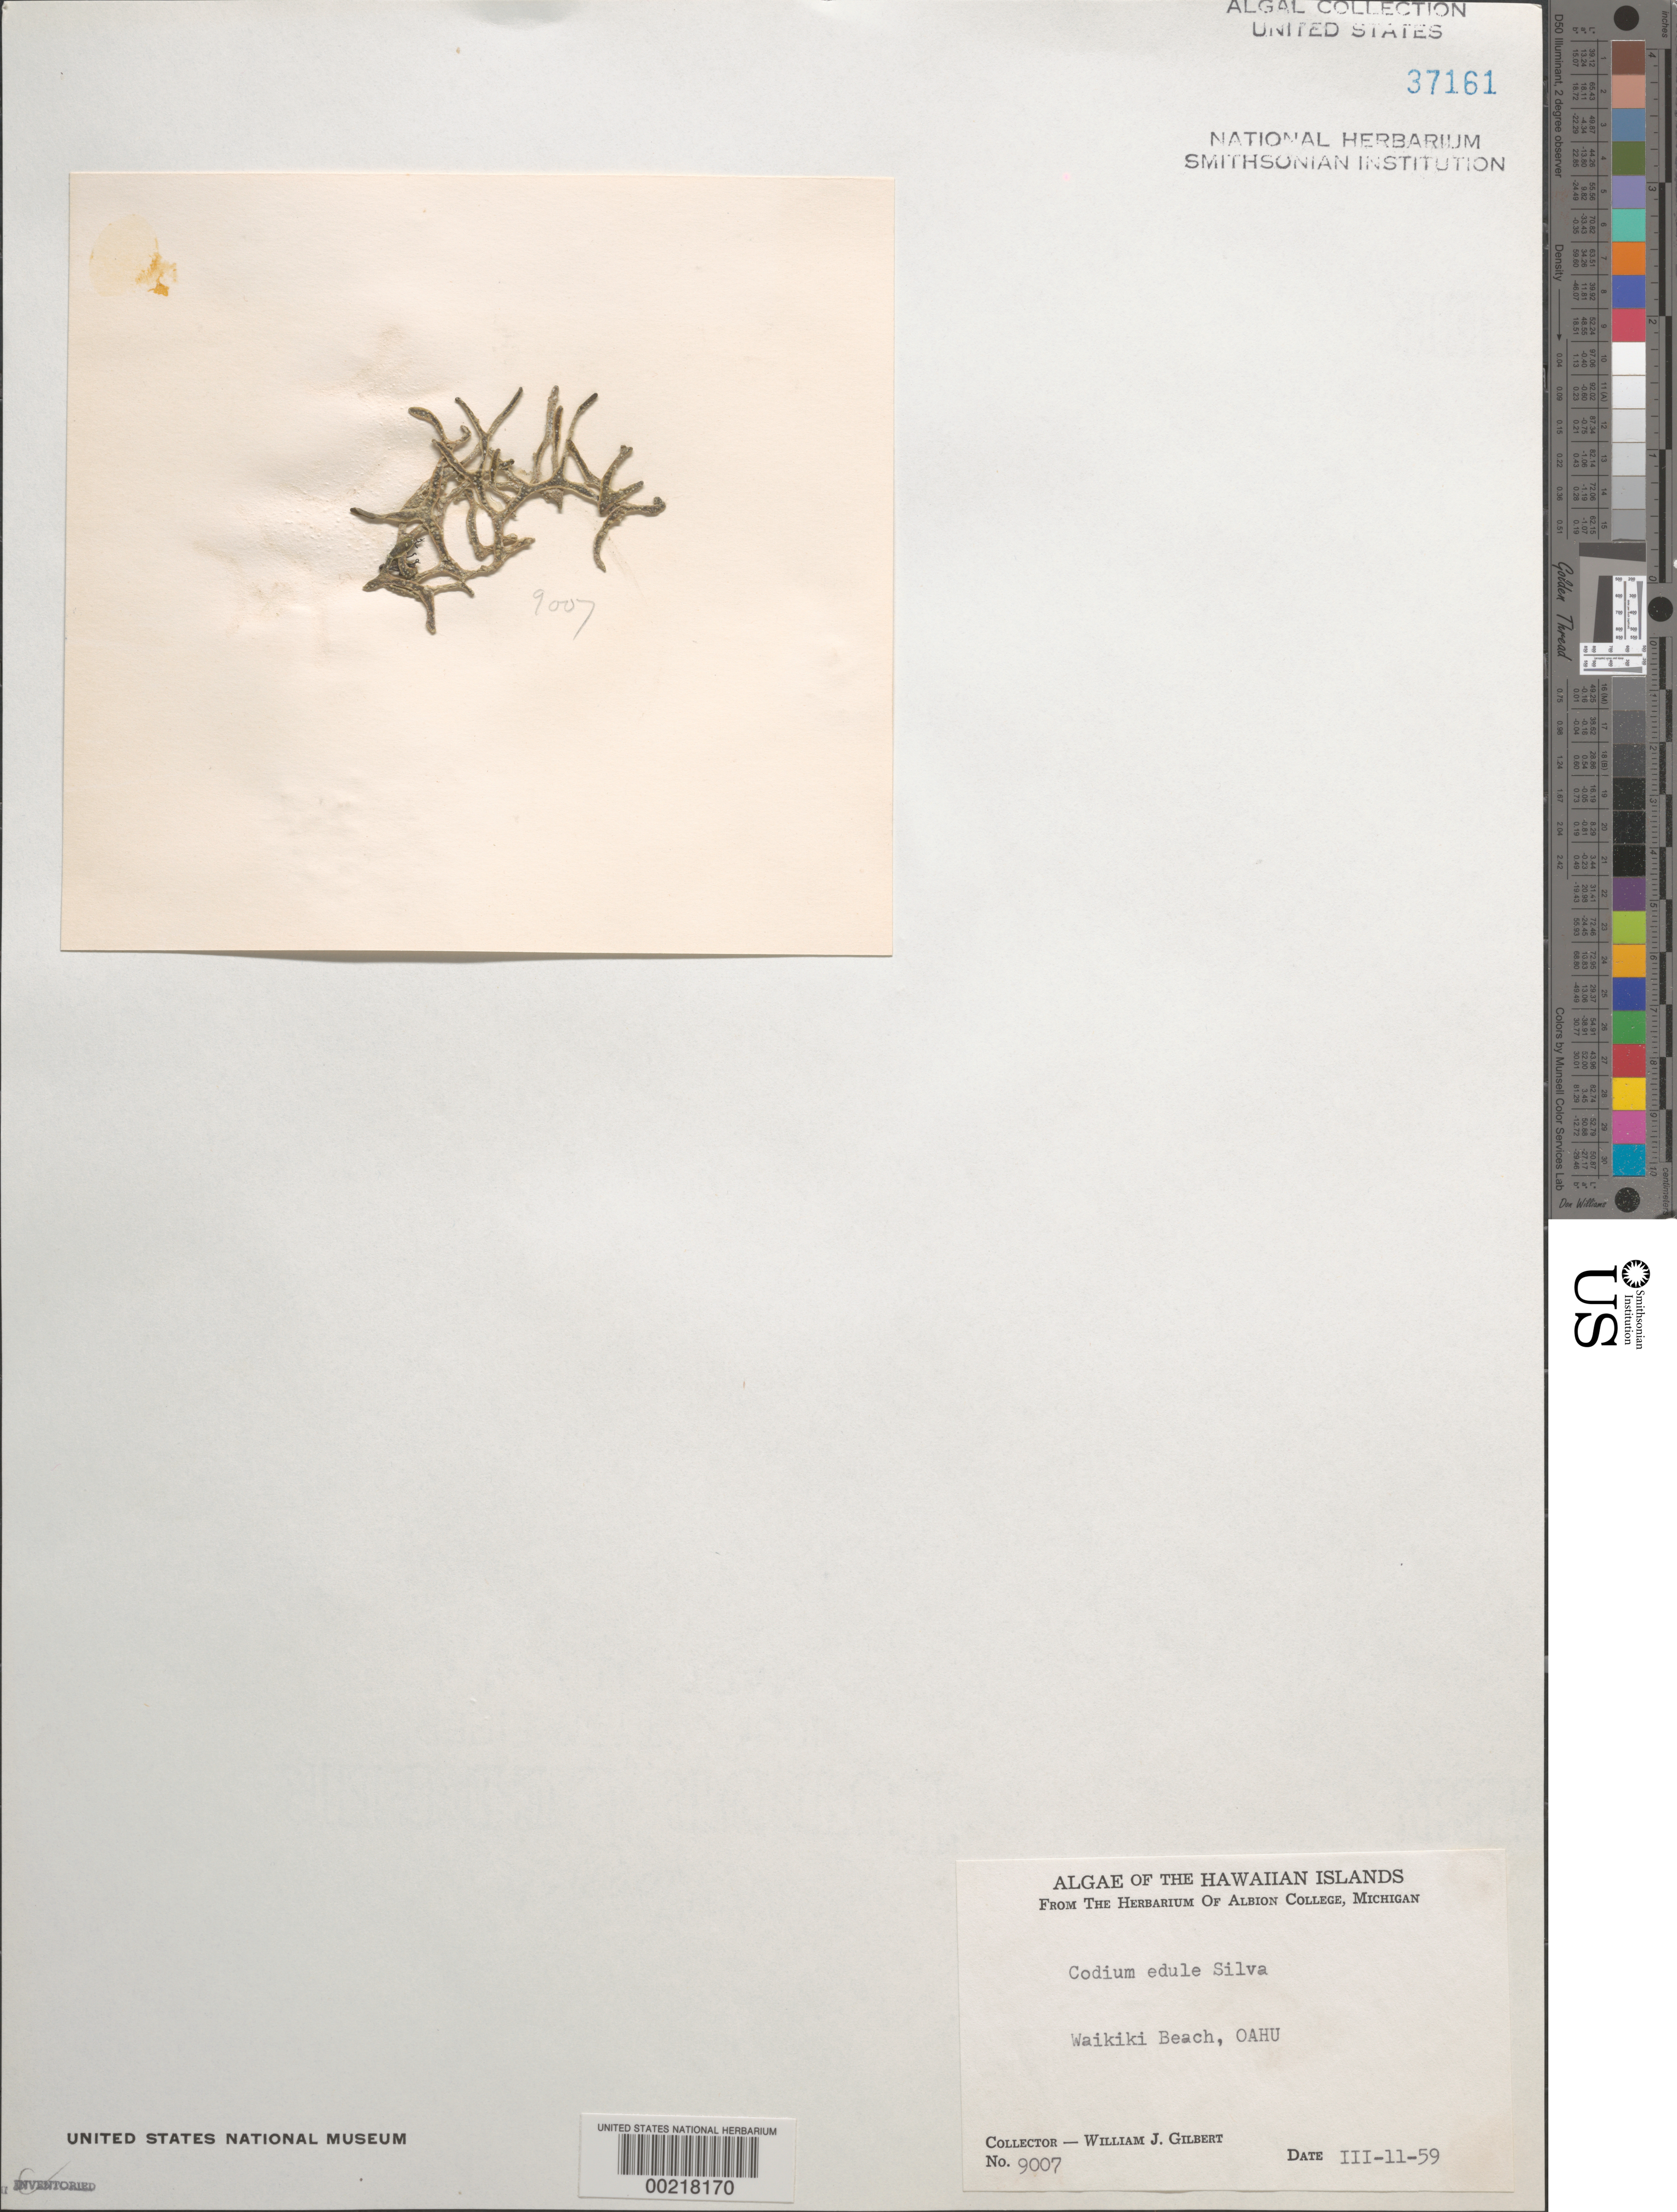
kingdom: Plantae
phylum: Chlorophyta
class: Ulvophyceae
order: Bryopsidales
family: Codiaceae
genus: Codium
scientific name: Codium edule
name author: P.C. Silva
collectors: W. J. Gilbert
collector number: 9007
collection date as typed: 11 Mar 1959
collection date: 1959-03-11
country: United States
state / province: Hawaii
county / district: Honolulu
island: Oahu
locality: Waikiki Beach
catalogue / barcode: US 37161